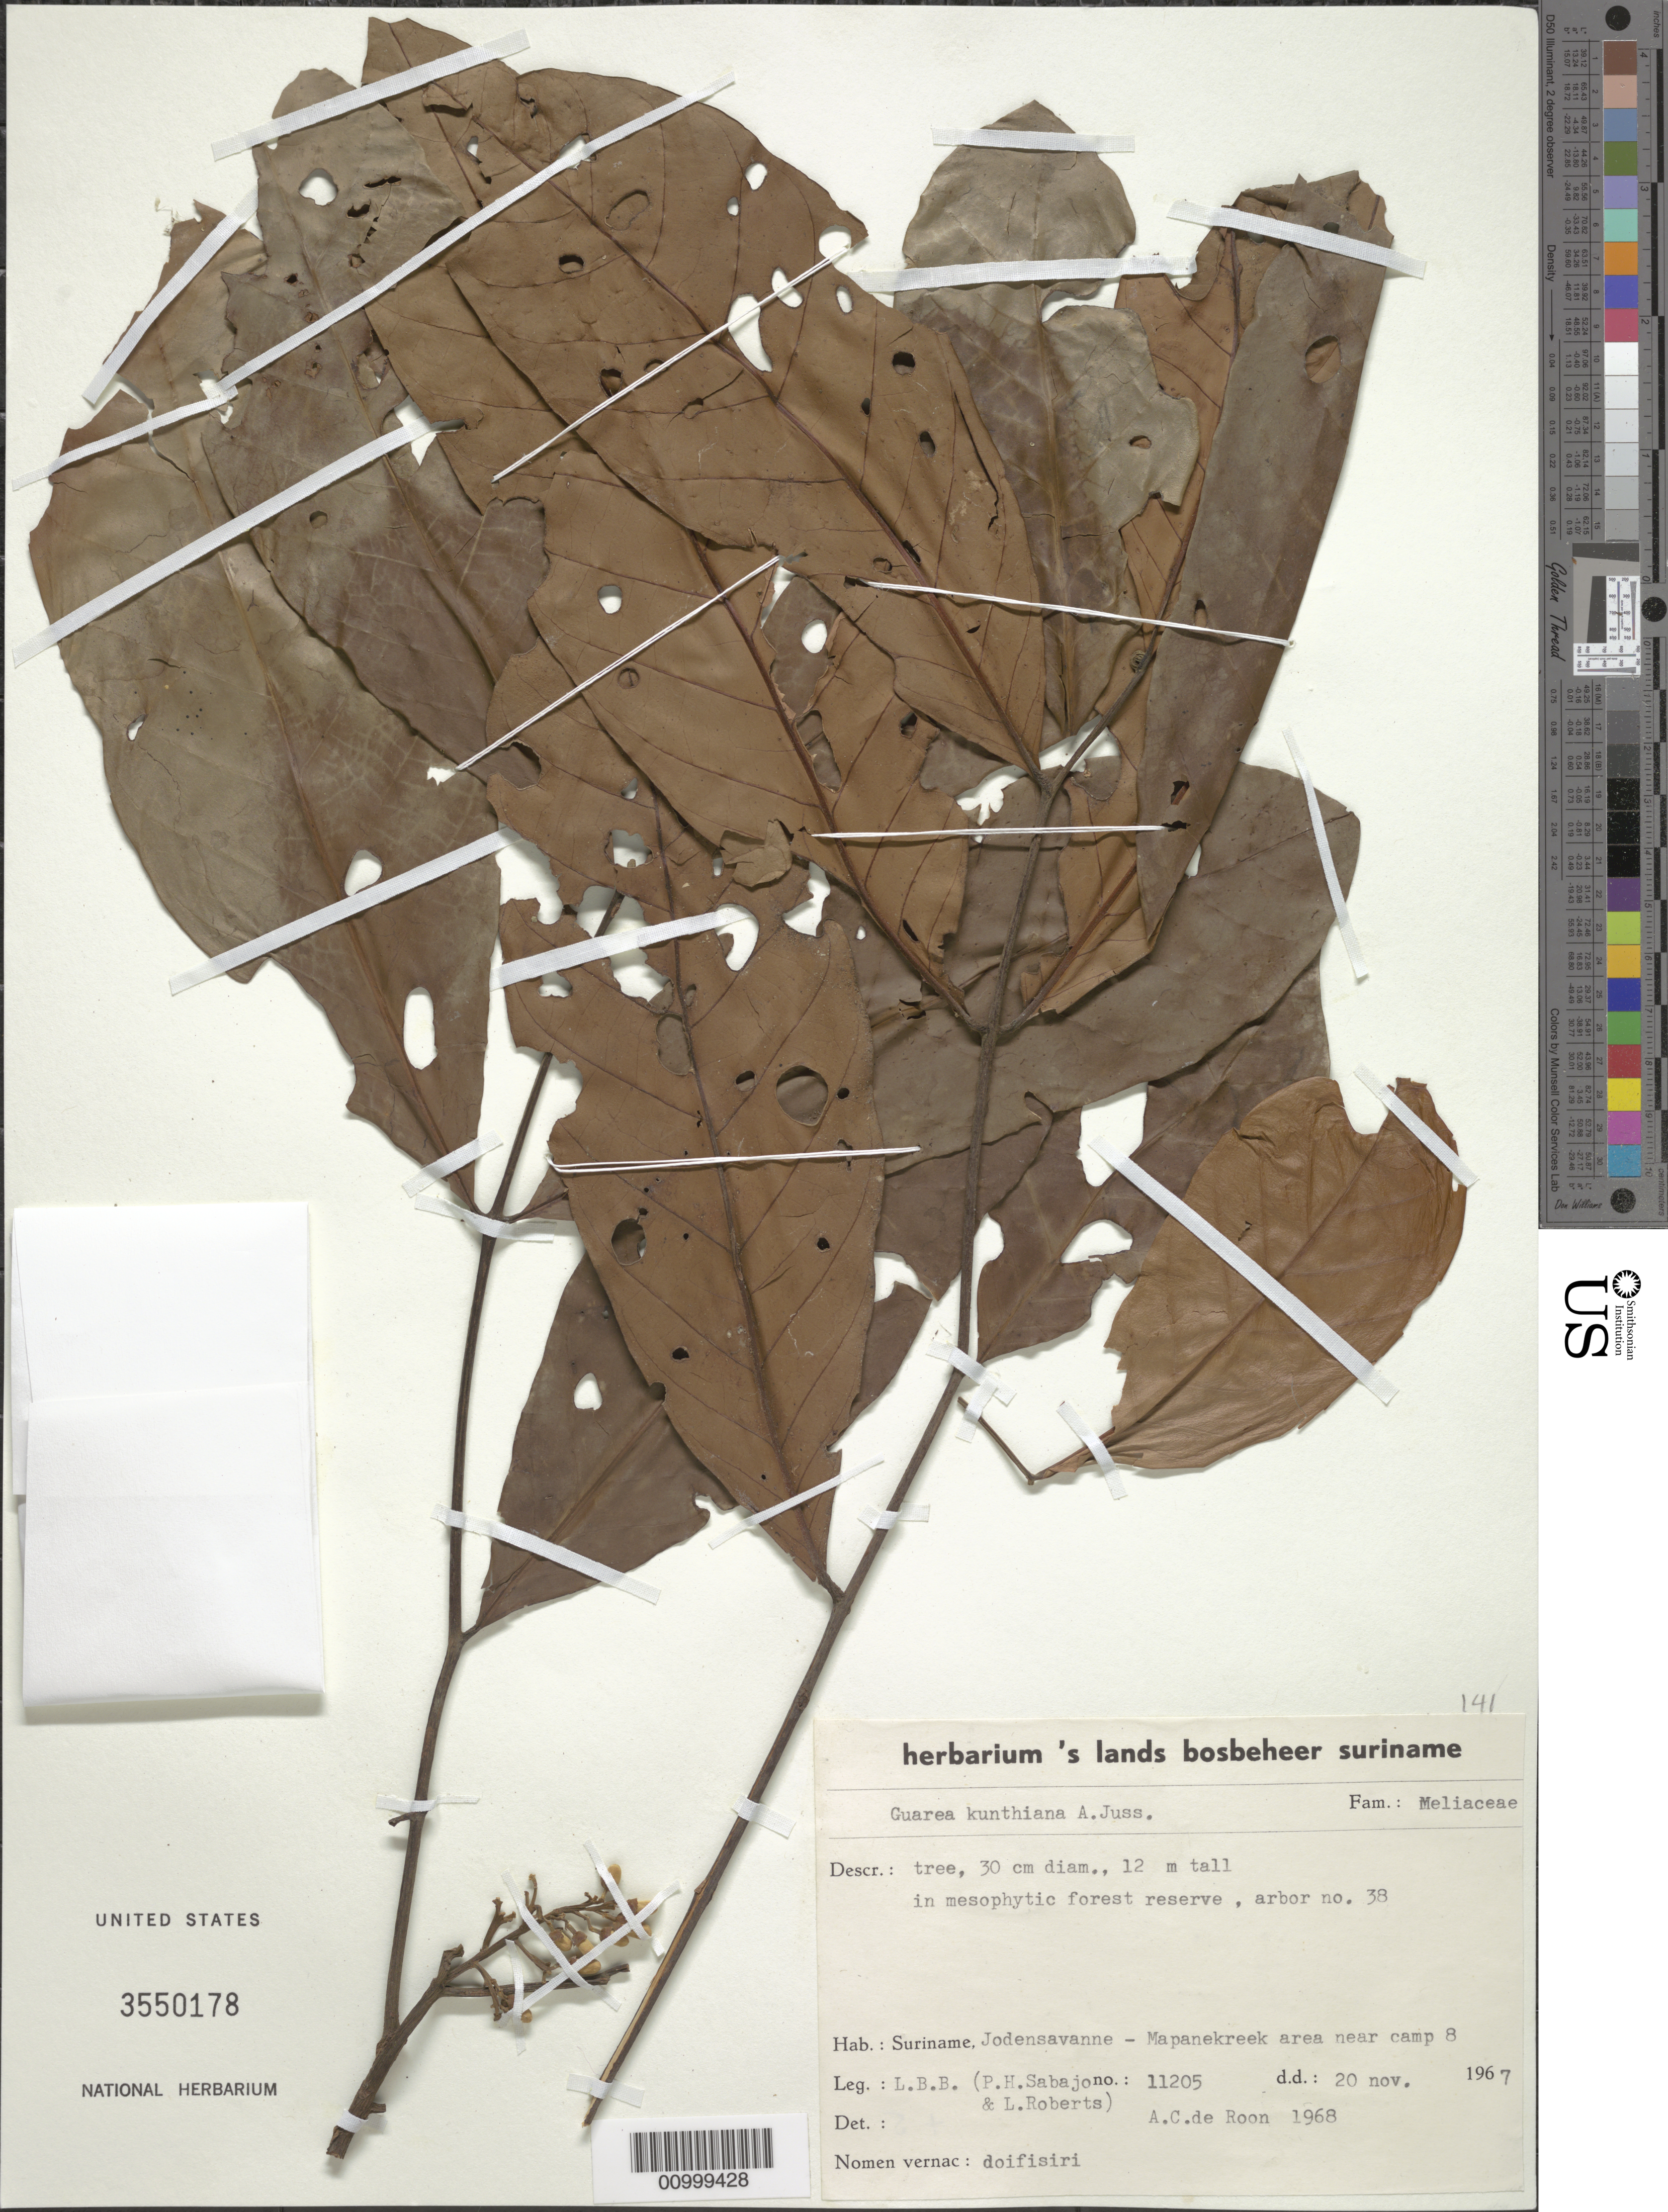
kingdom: Plantae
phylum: Tracheophyta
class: Magnoliopsida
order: Sapindales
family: Meliaceae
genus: Guarea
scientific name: Guarea kunthiana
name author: A. Juss.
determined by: de Roon, A. C.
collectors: P. Sabajo, Collector illegible & L. Roberts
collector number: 11205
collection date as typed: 20-Nov-67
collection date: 1967-11-20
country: Suriname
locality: Jodensavanne-Mapanekreek area near camp 8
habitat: Mesophytic forest reserve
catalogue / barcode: US 3550178